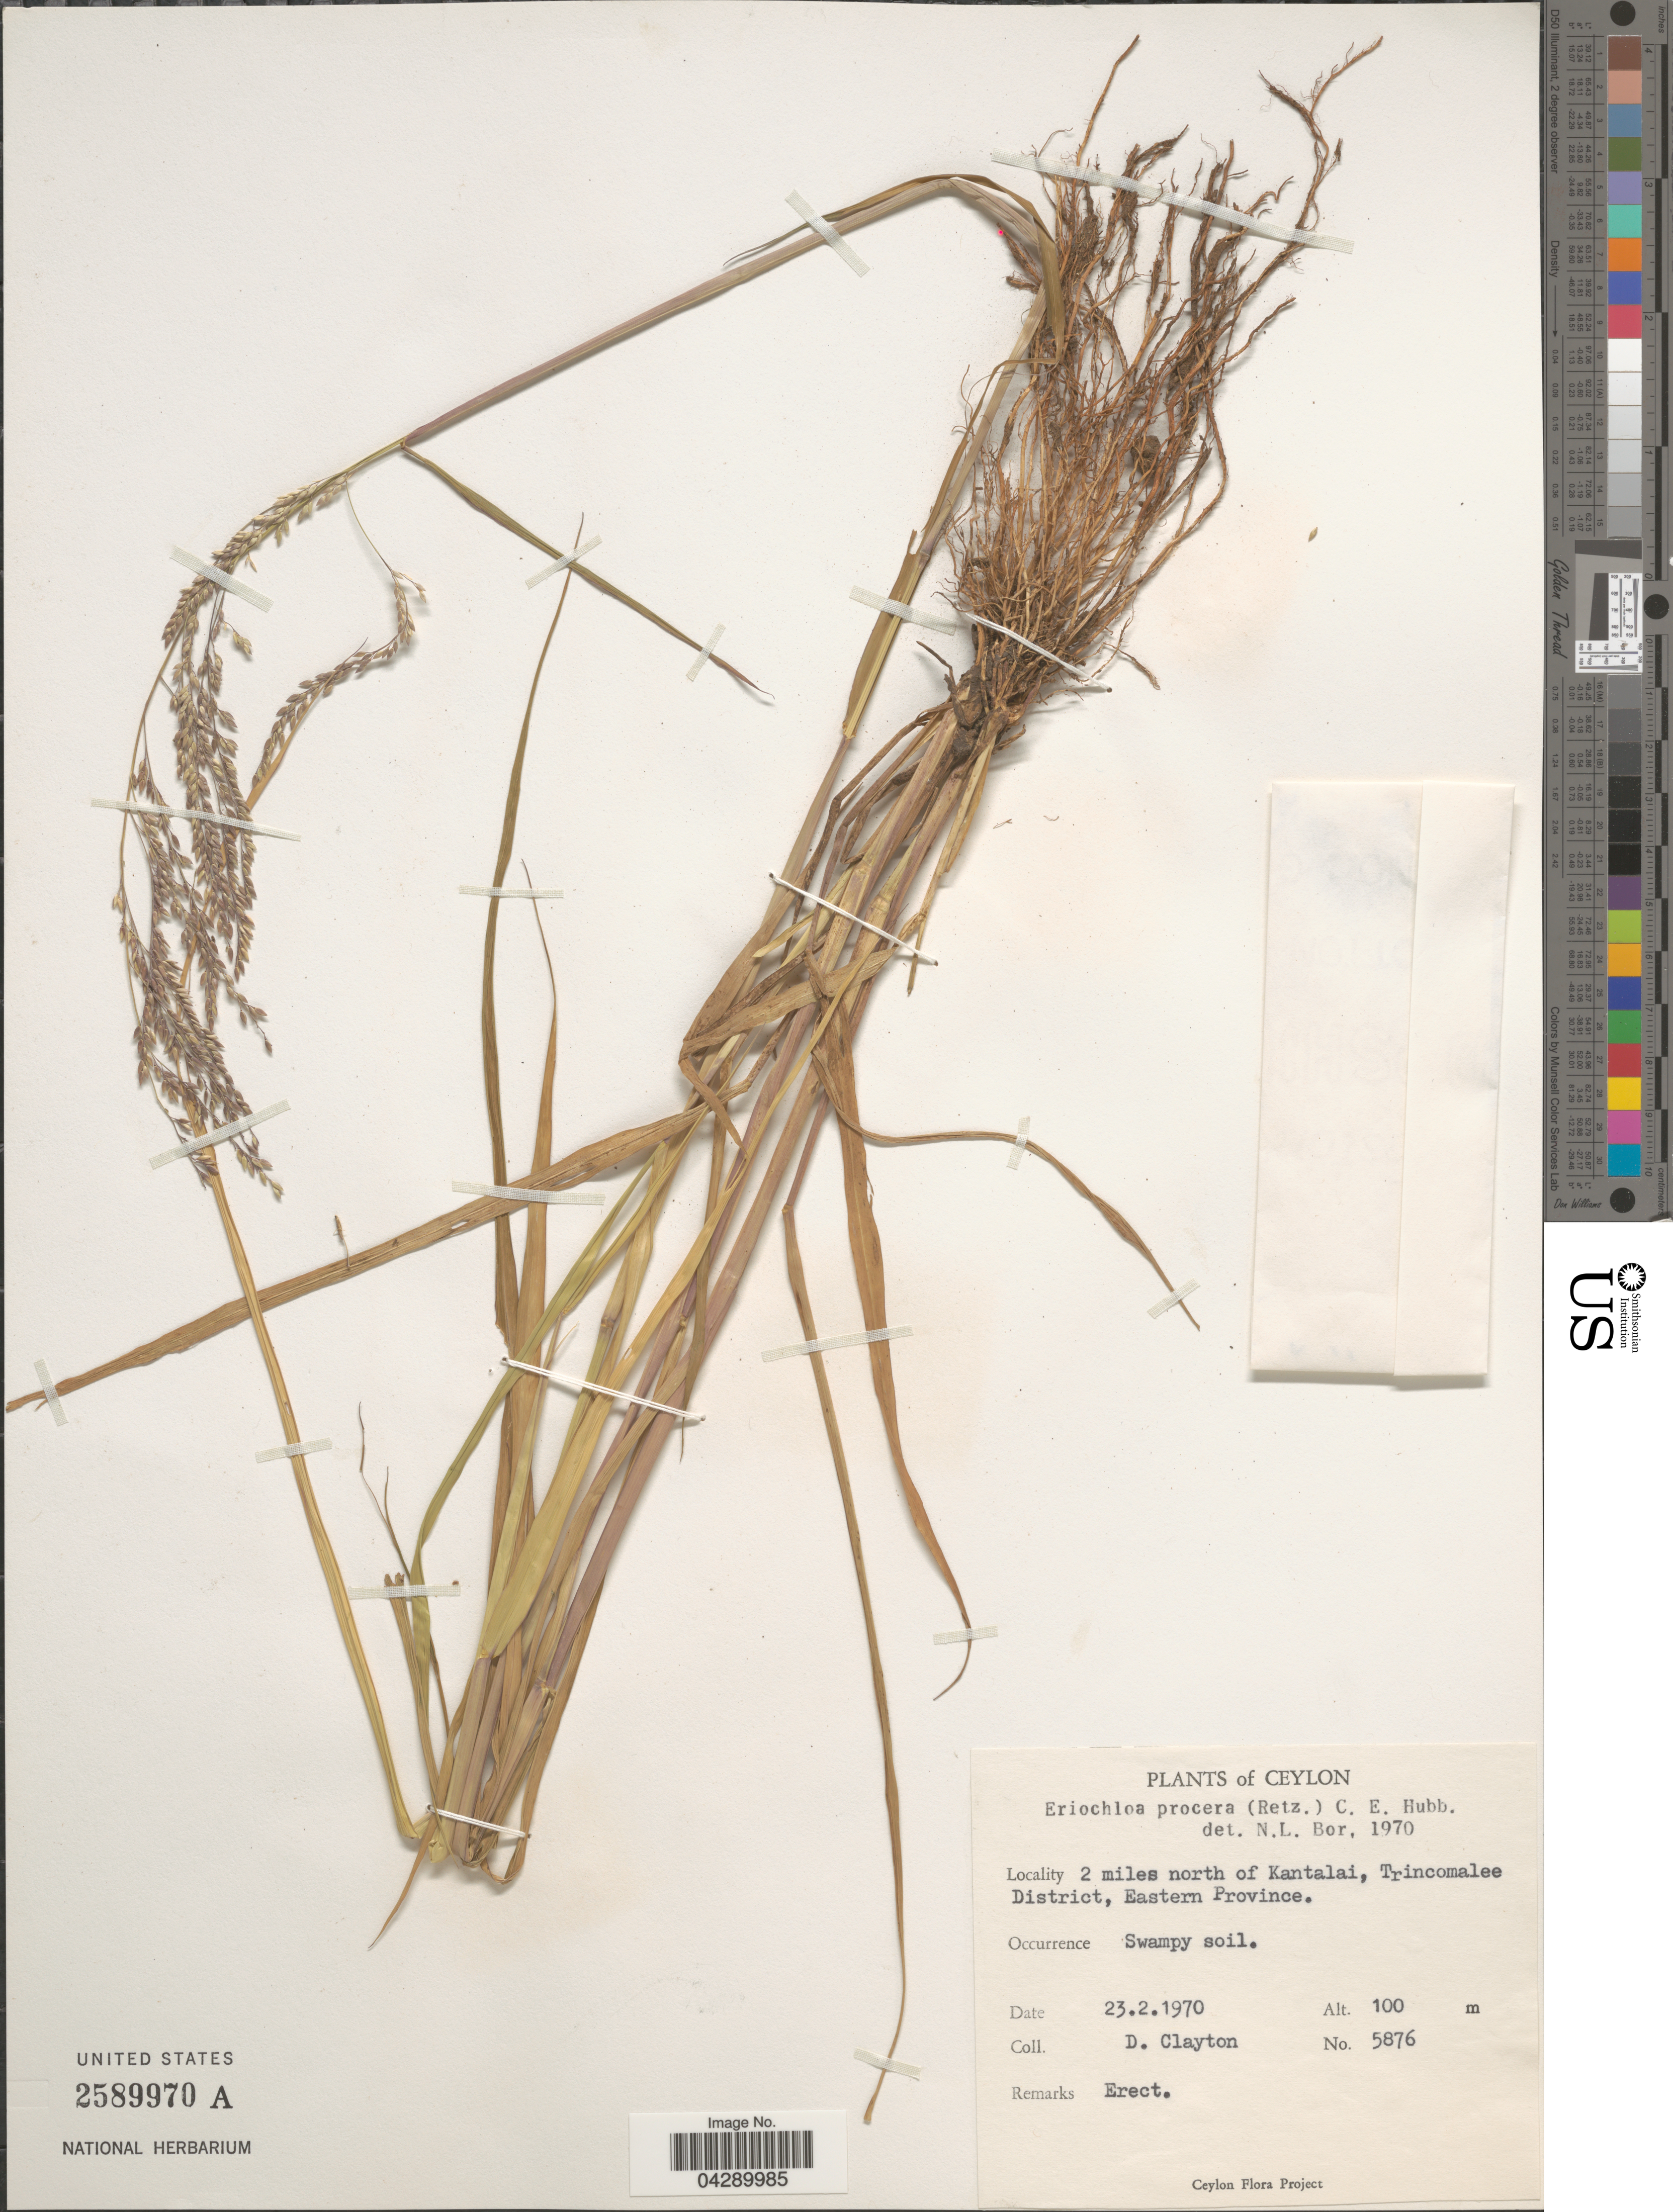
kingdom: Plantae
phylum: Tracheophyta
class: Liliopsida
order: Poales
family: Poaceae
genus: Eriochloa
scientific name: Eriochloa procera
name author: (Retz.) C.E. Hubb.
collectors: D. Clayton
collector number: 5876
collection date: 1970-02-23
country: Sri Lanka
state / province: Eastern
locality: Ceylon. 2 miles north of Kantalai, Trincomalee District.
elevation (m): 100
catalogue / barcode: US 2589970A